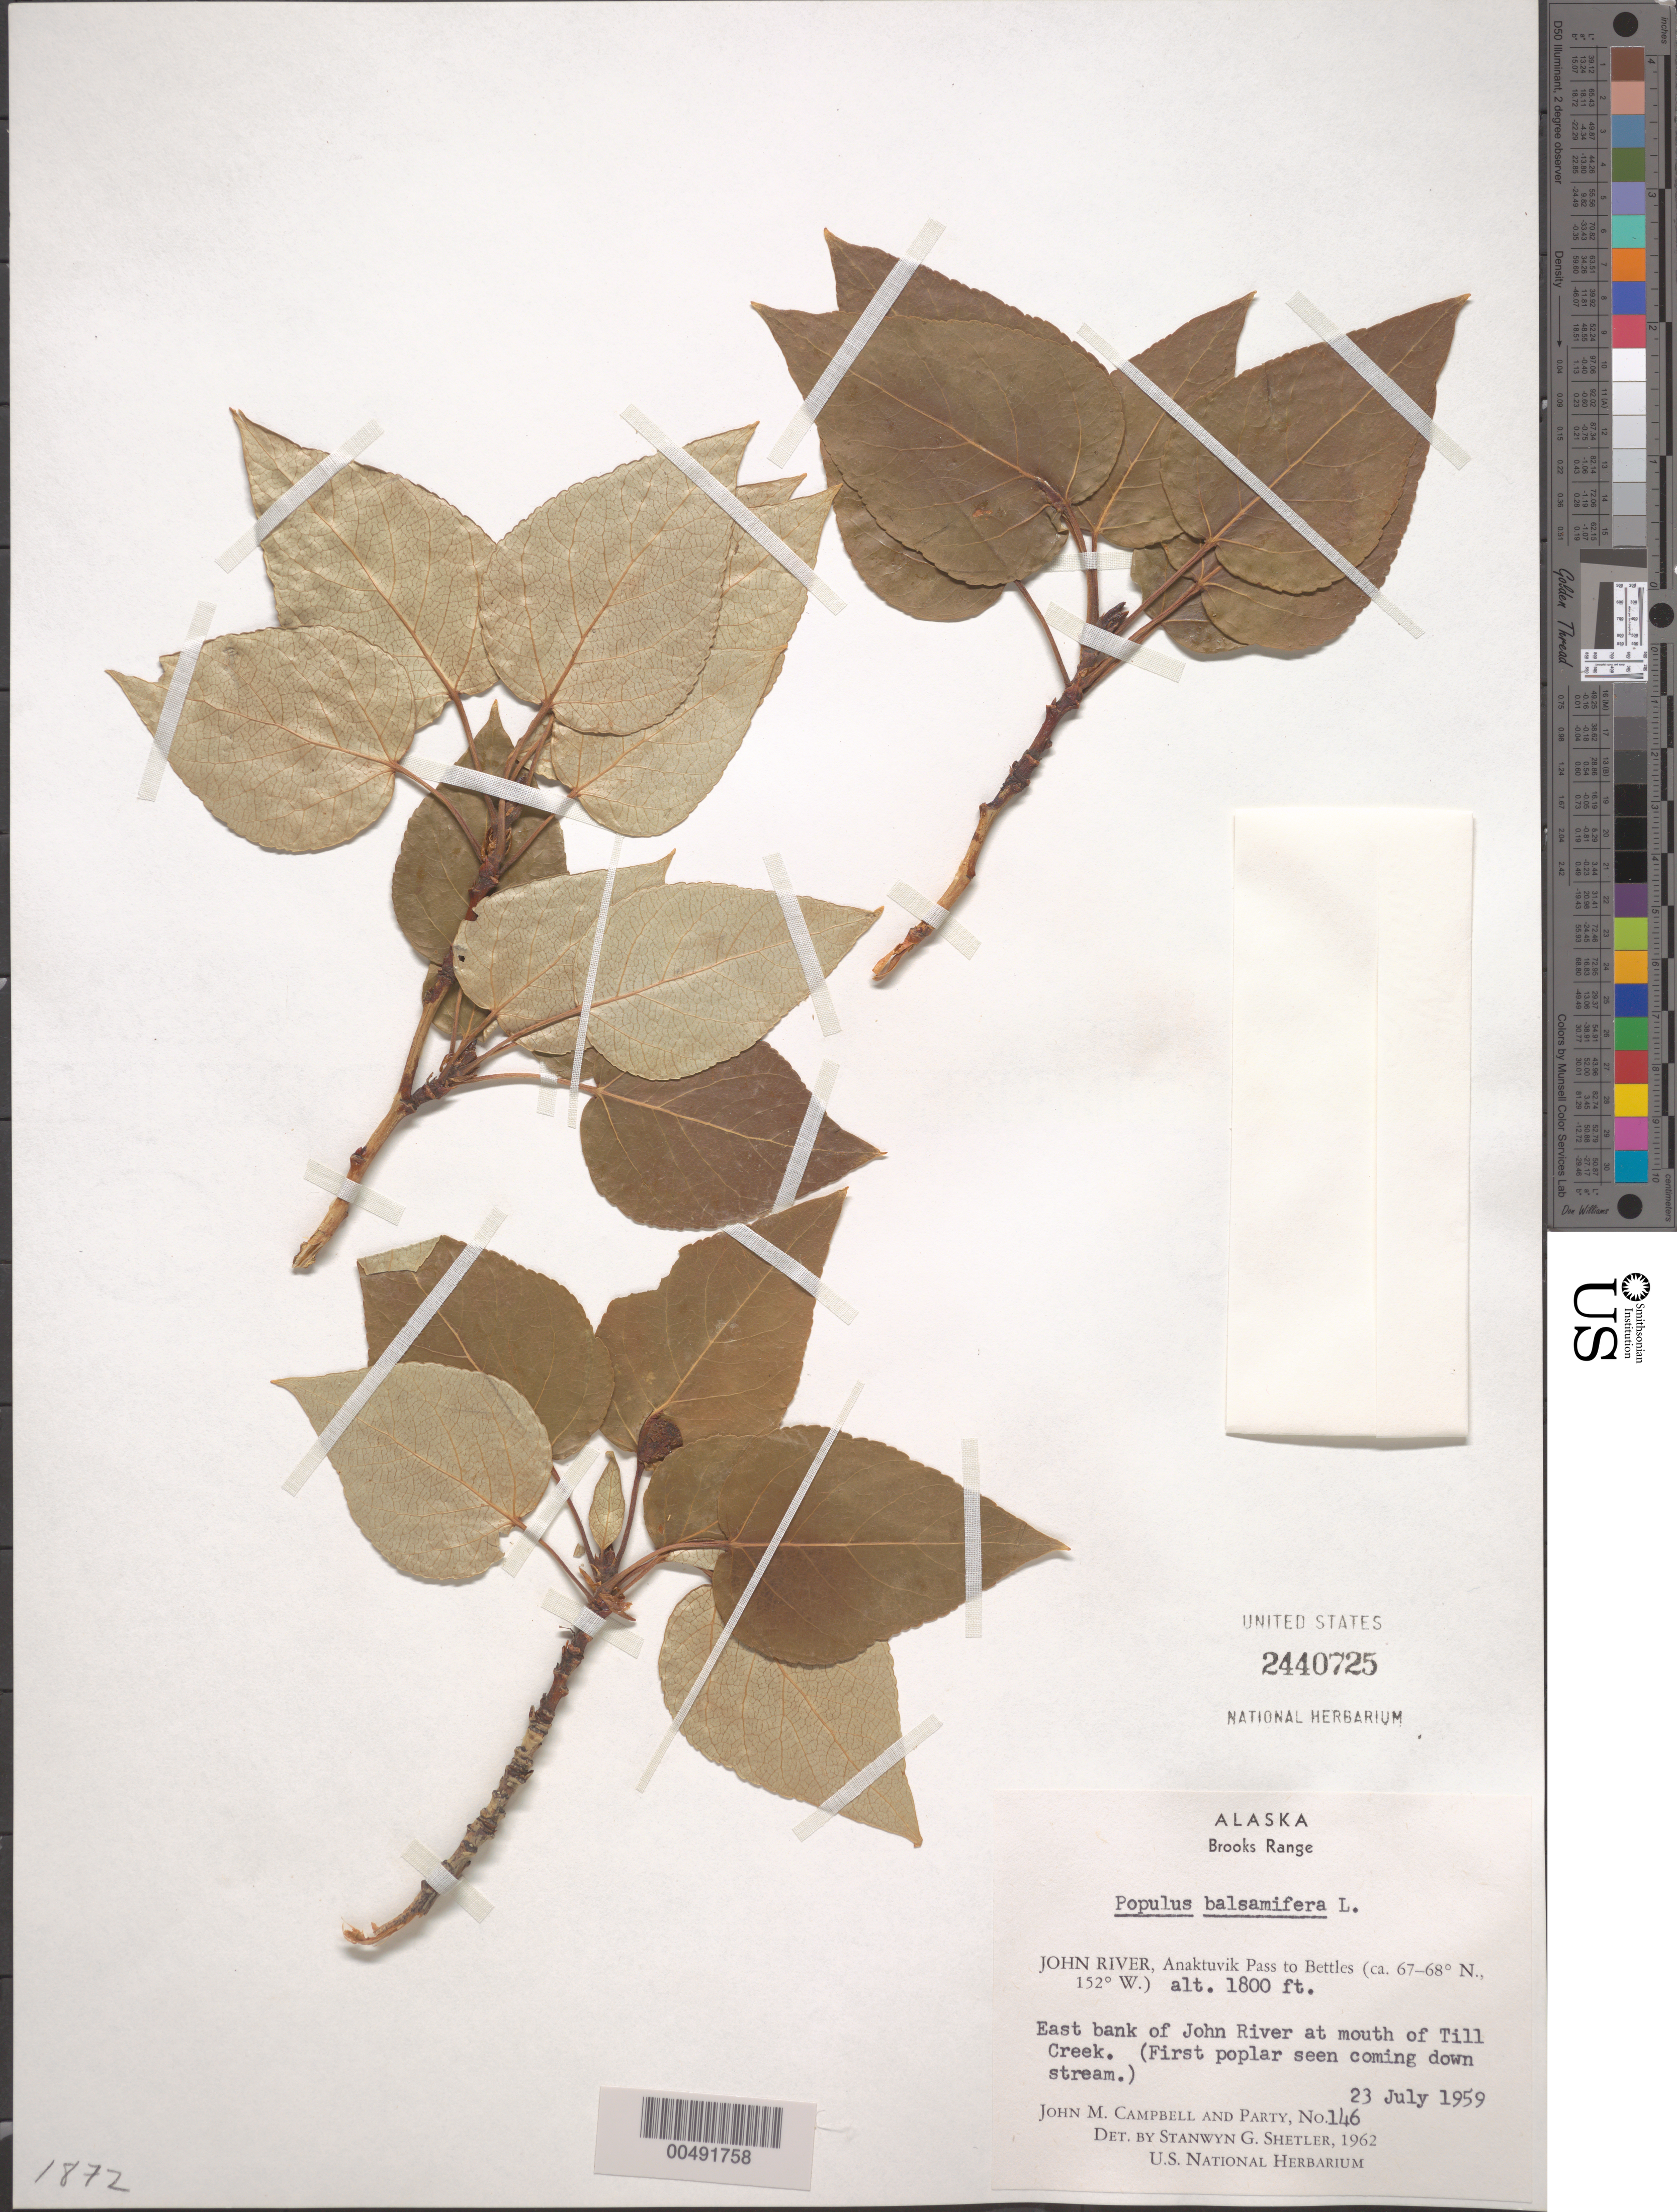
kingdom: Plantae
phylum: Tracheophyta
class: Magnoliopsida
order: Malpighiales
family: Salicaceae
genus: Populus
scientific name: Populus balsamifera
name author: L.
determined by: Shetler, Stanwyn G., (US), NMNH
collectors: J. M. Campbell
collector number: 146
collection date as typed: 23 Jul 1959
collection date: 1959-07-23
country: United States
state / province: Alaska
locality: Brooks Range, Anaktuvuk Pass to Bettles,east bank of John River at mouth of Till Creek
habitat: east bank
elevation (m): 549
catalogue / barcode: US 2440725